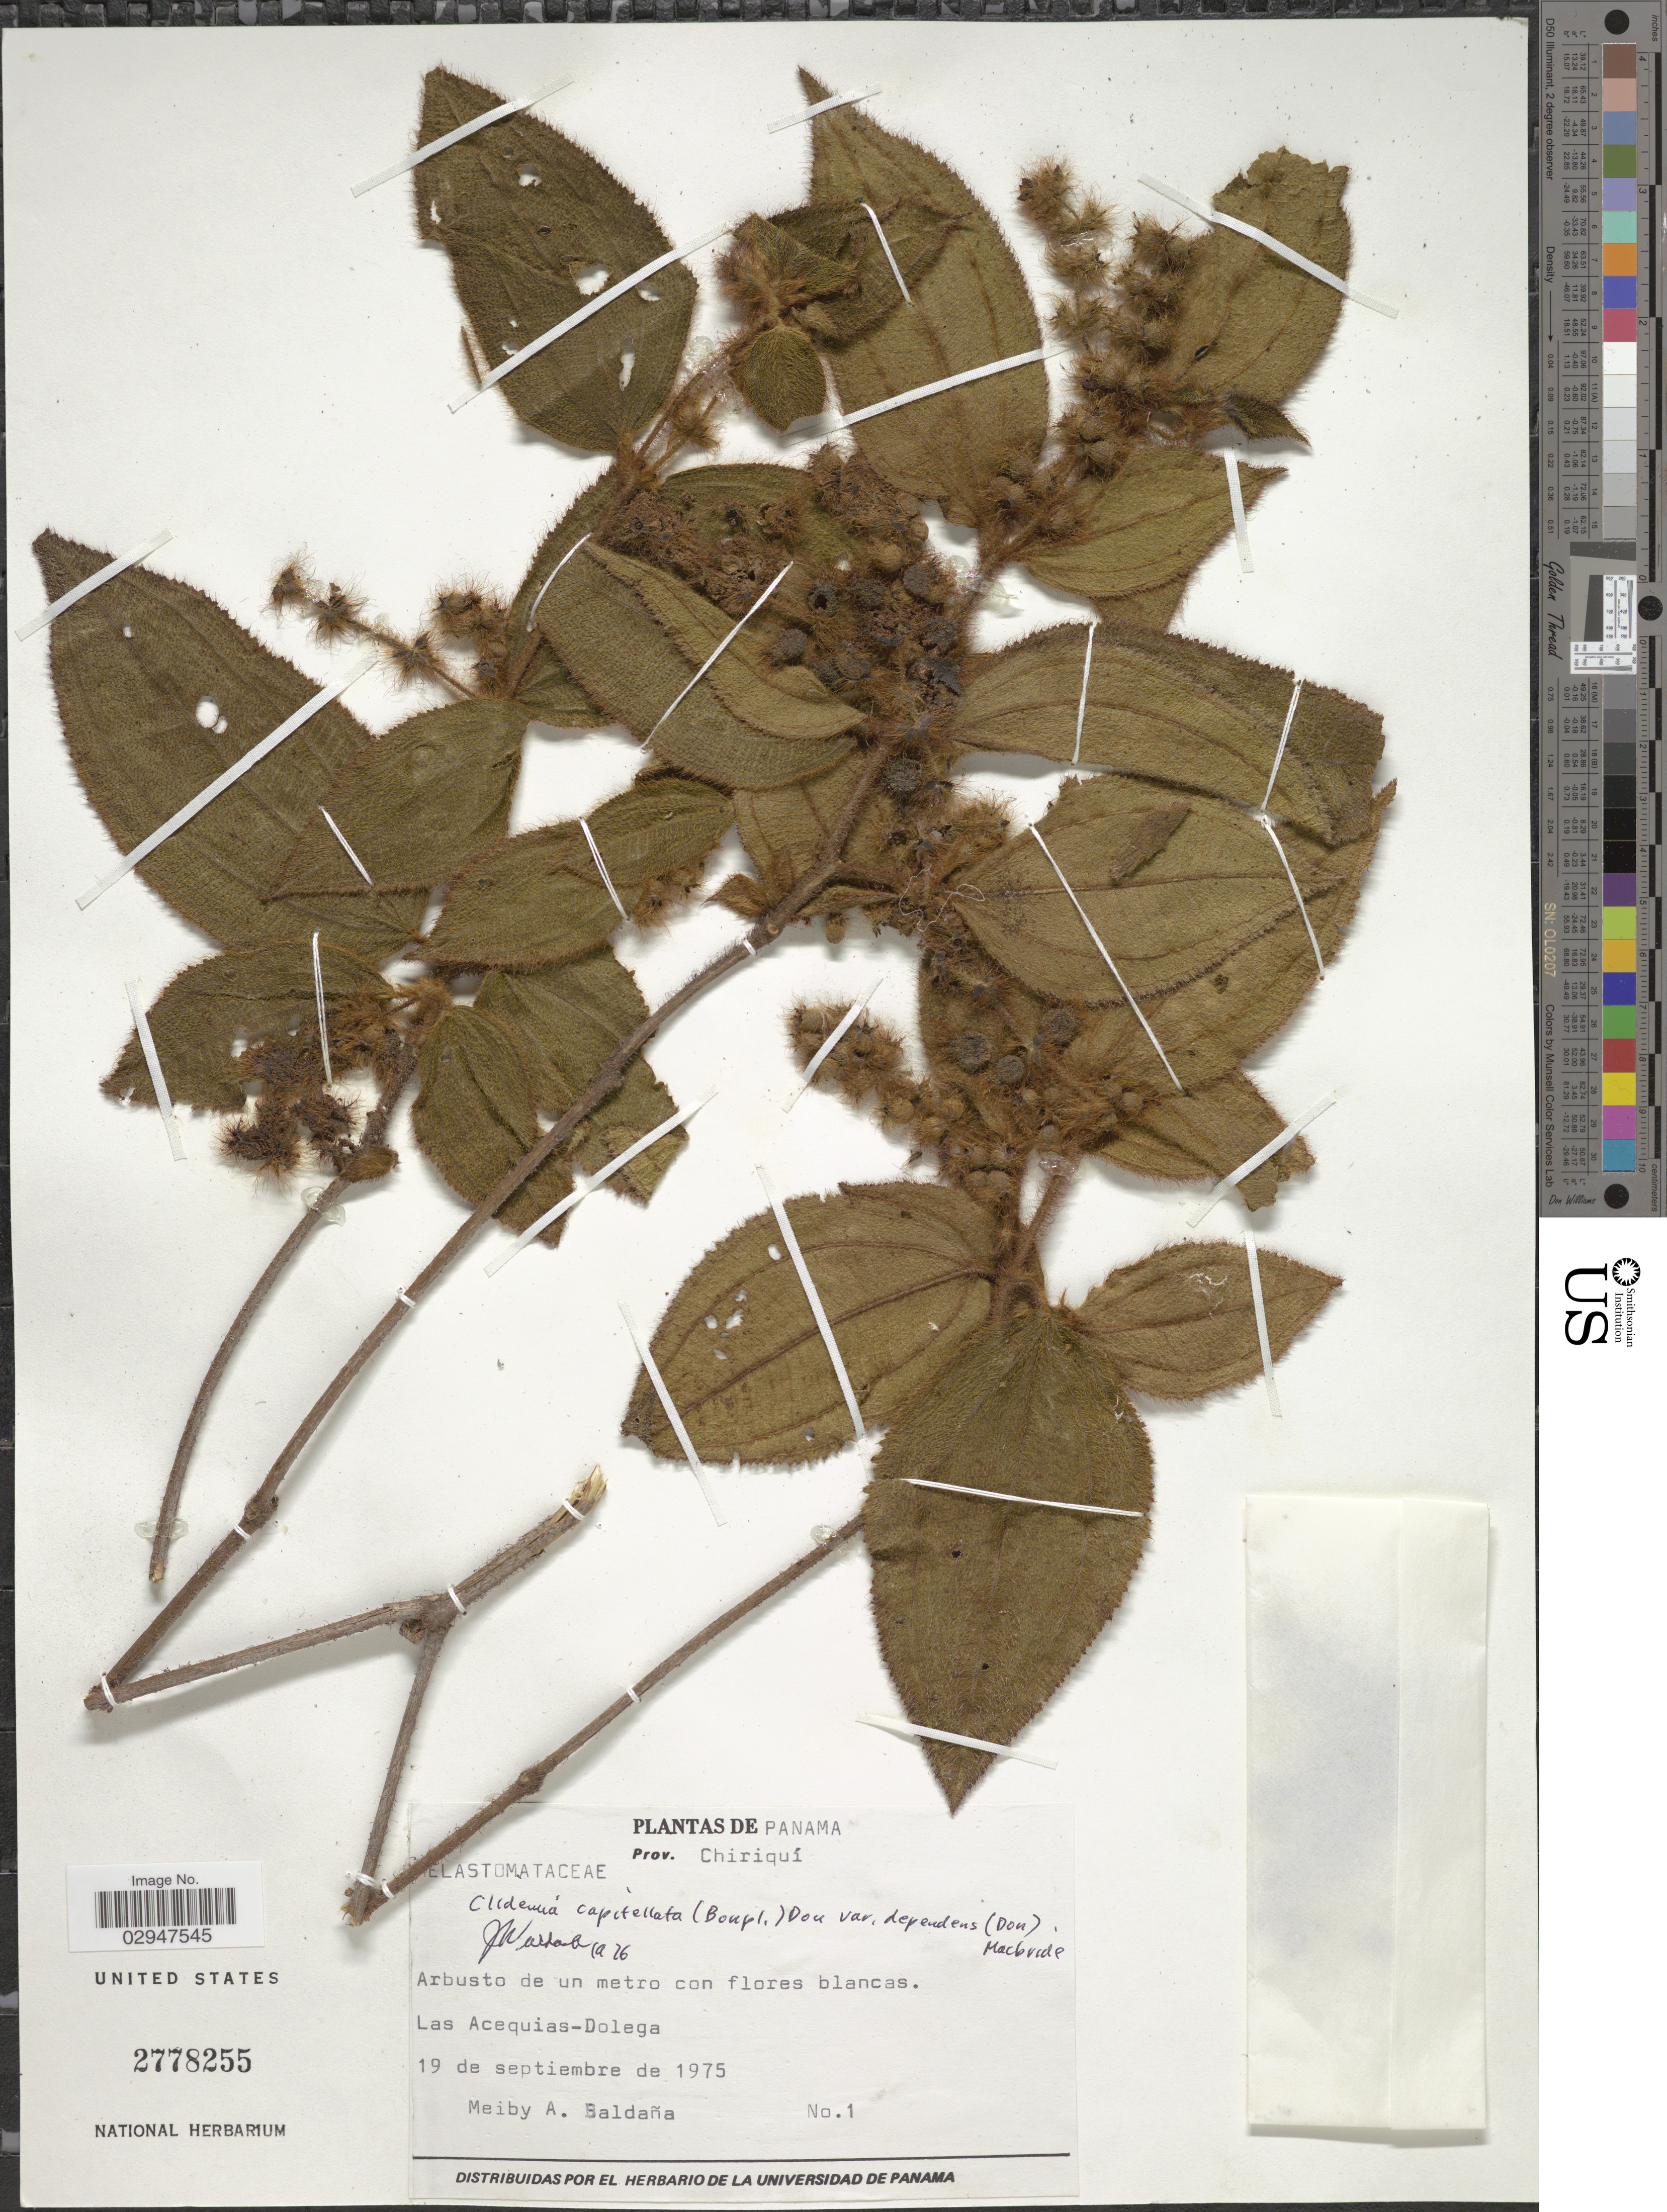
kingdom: Plantae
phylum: Tracheophyta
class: Magnoliopsida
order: Myrtales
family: Melastomataceae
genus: Clidemia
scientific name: Clidemia capitellata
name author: (Bonpl.) D. Don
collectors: M. Baldaña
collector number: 1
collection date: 1975-09-19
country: Panama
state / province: Chiriqui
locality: Las Acequias-Dolega.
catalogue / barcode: US 2778255